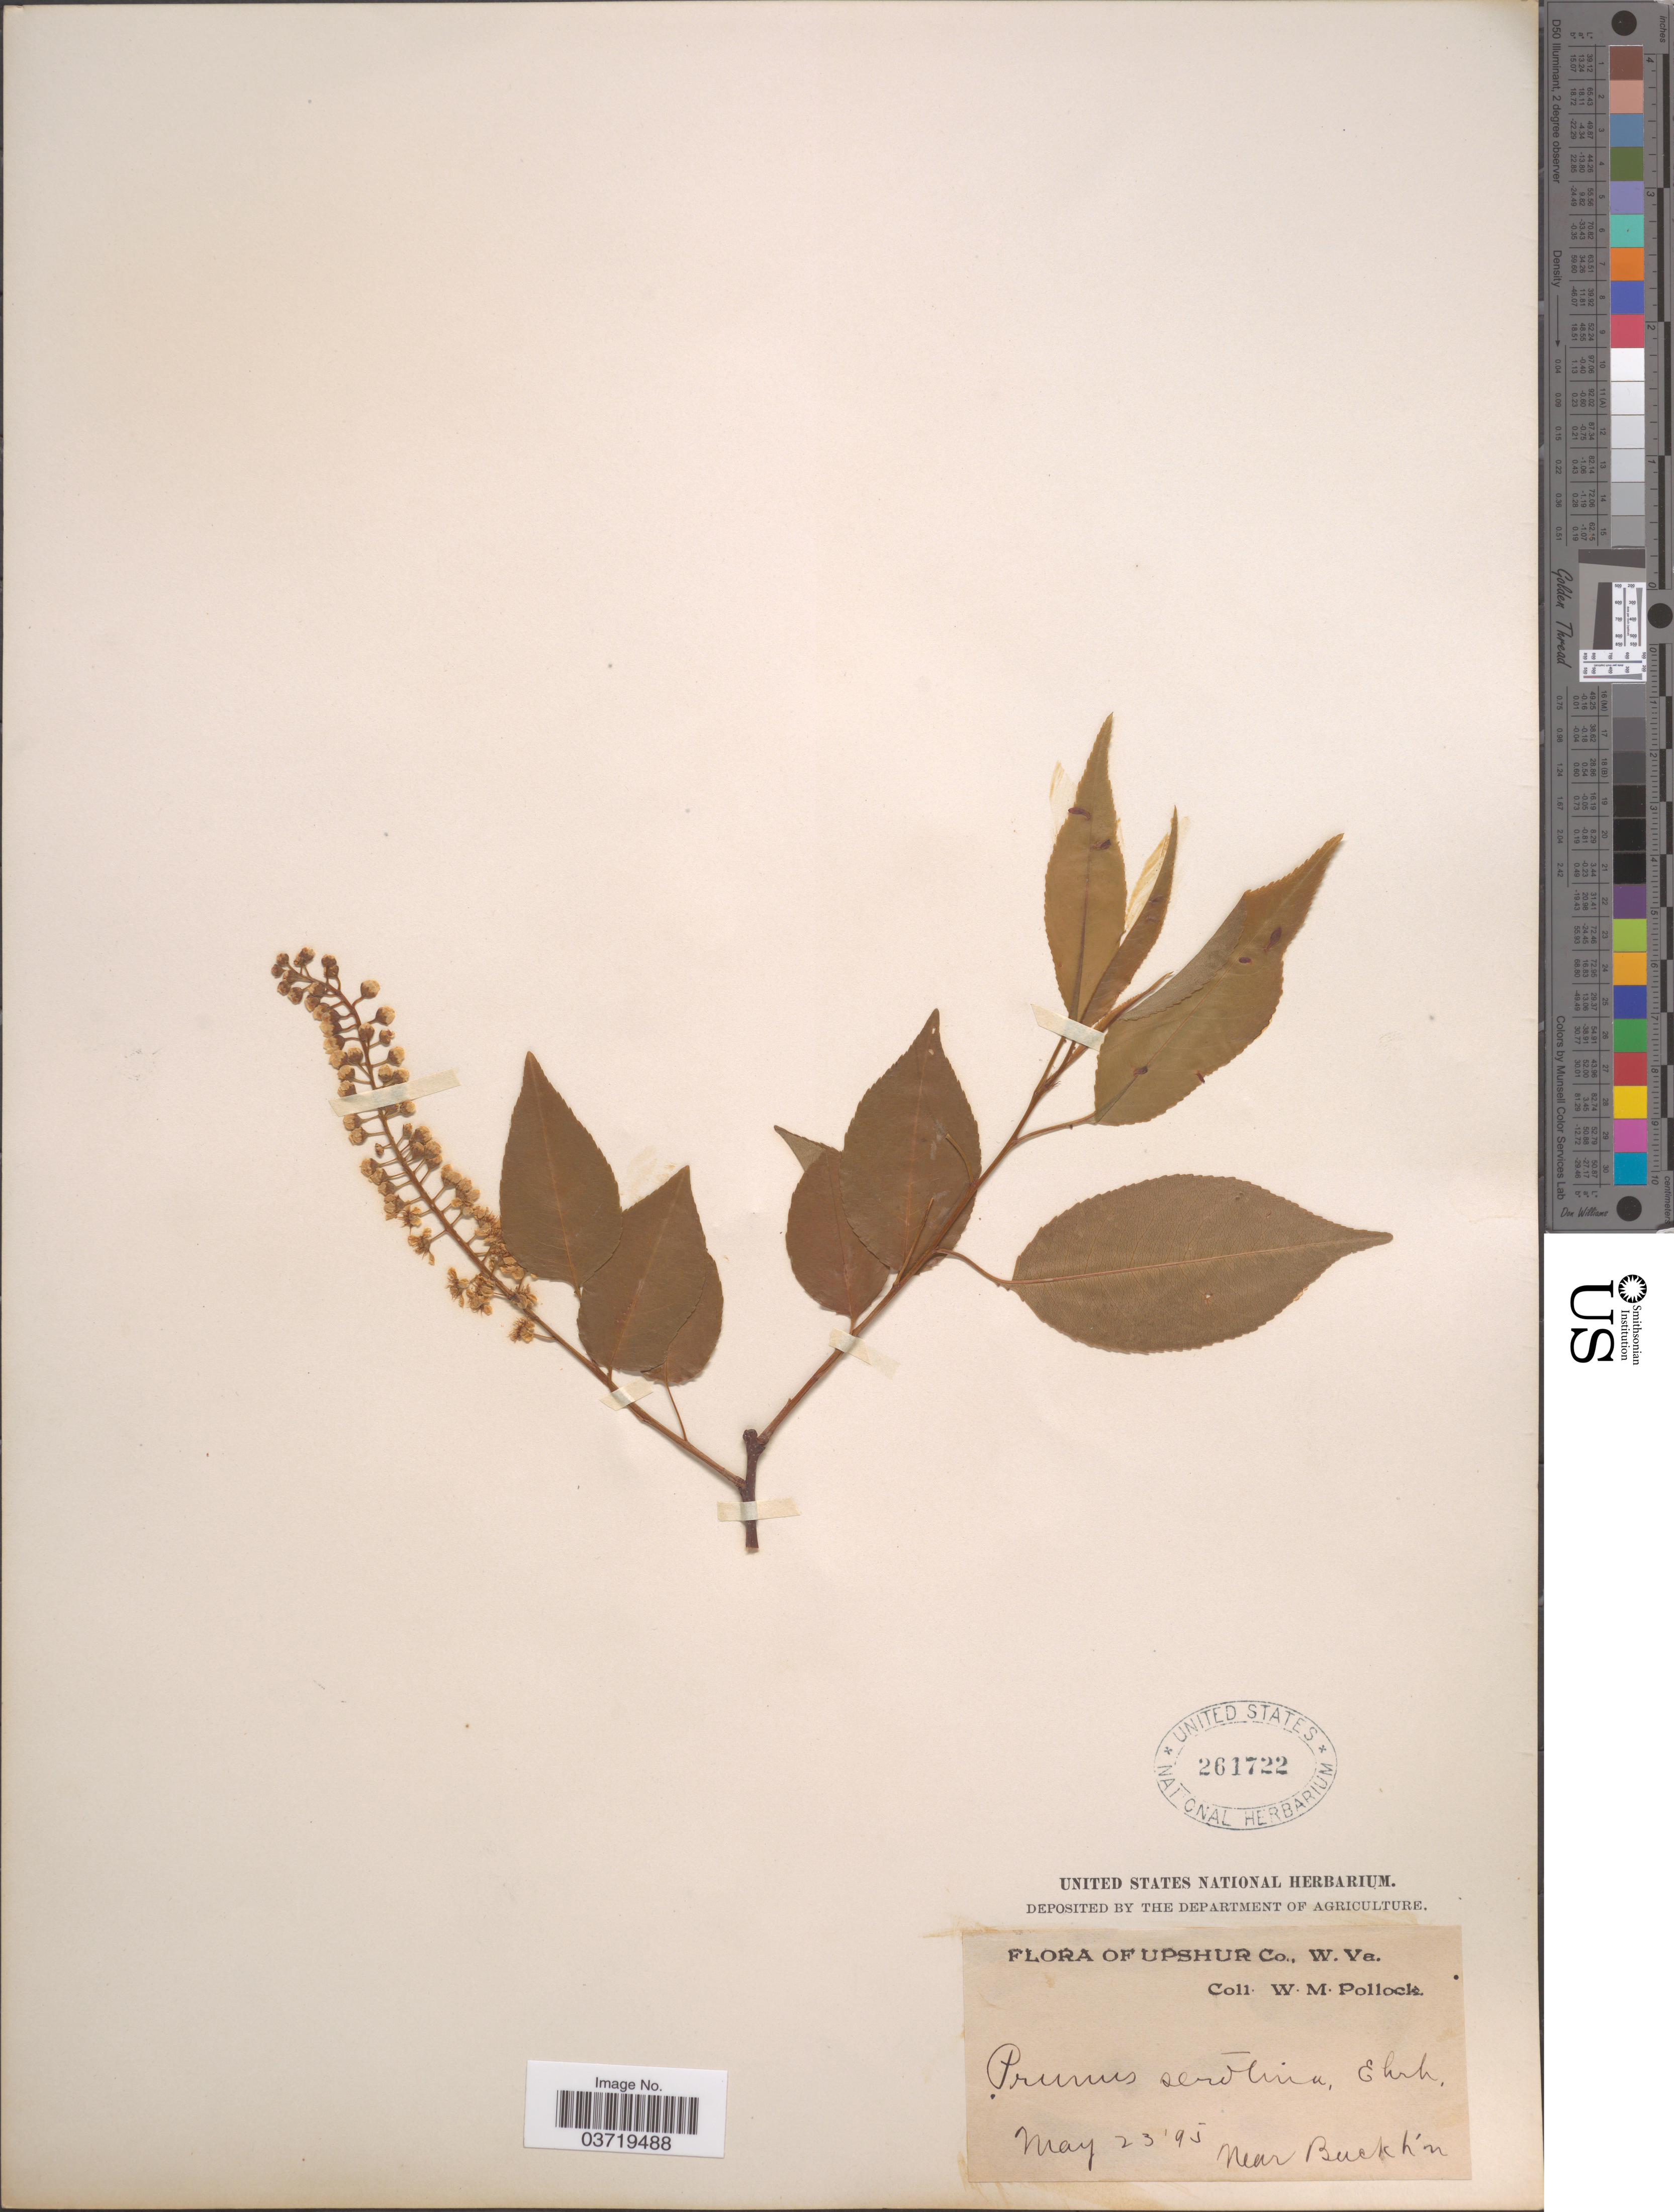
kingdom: Plantae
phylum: Tracheophyta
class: Magnoliopsida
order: Rosales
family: Rosaceae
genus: Prunus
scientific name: Prunus serotina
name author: Ehrh.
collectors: W. M. Pollock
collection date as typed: Transcribed d/m/y: 23/5/95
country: United States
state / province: West Virginia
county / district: Upshur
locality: Near Buckh'n.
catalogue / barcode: US 261722